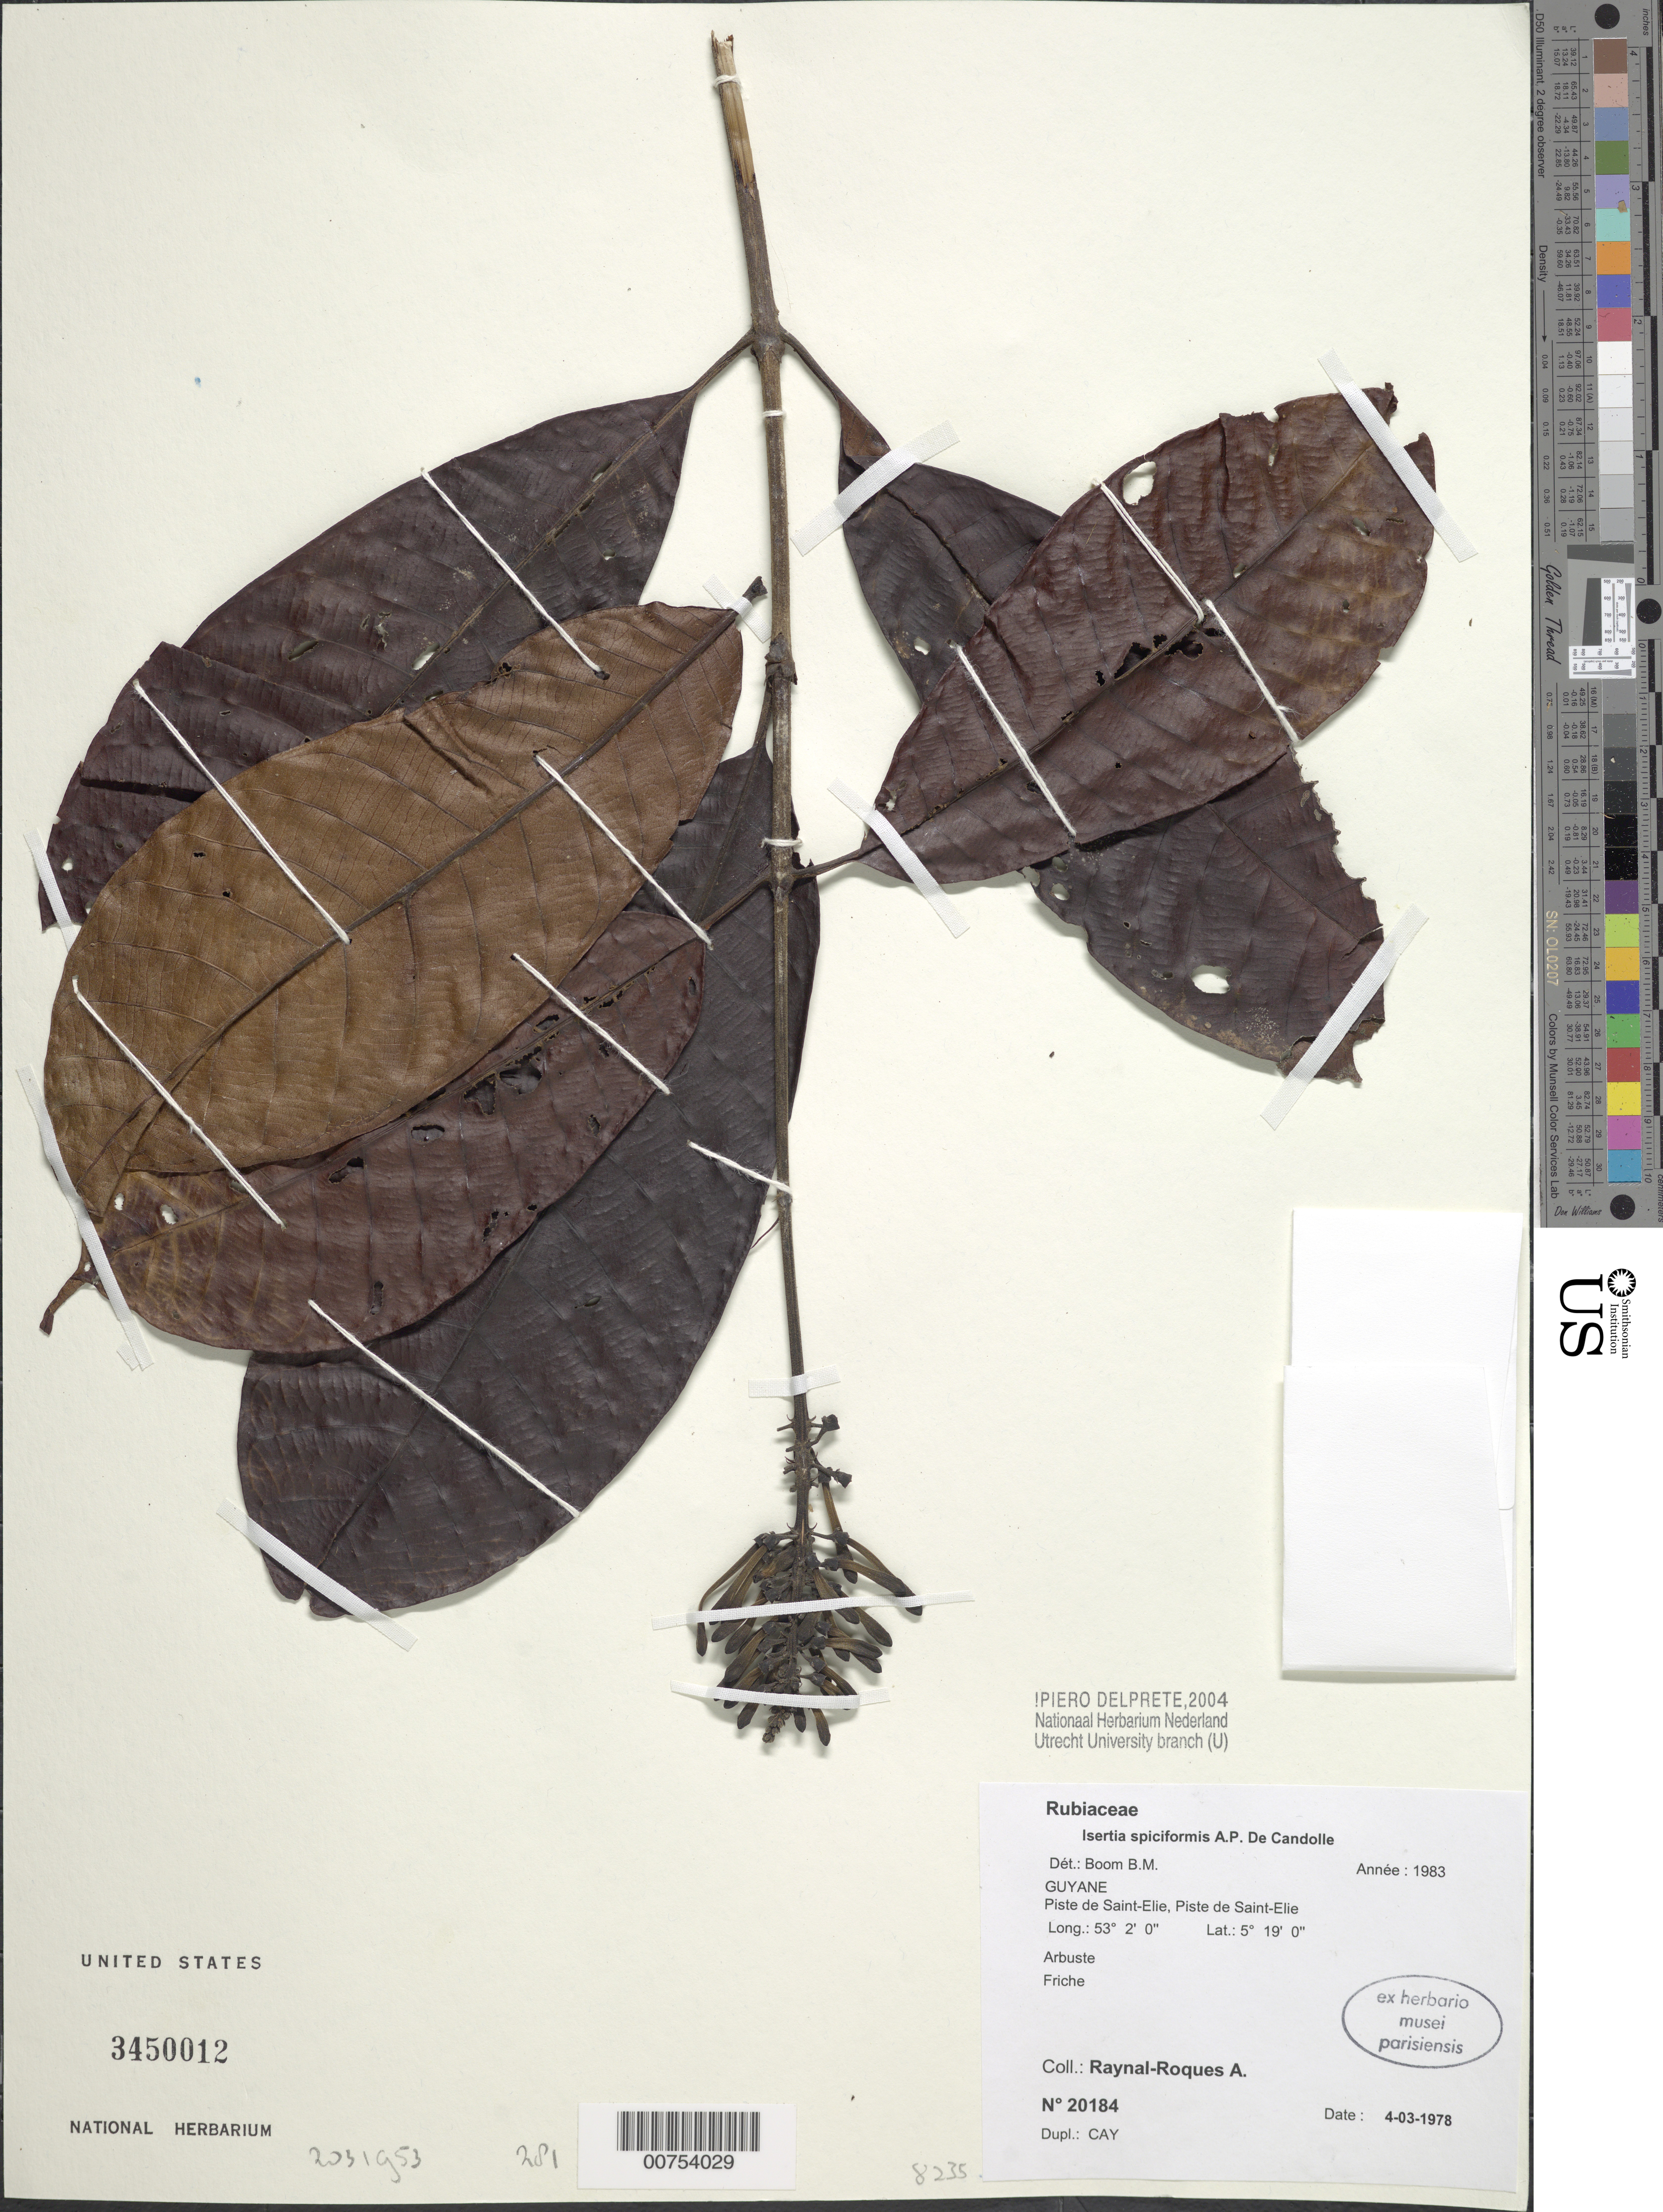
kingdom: Plantae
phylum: Tracheophyta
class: Magnoliopsida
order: Gentianales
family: Rubiaceae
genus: Isertia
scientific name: Isertia spiciformis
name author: DC.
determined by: Boom, B. M.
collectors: A. M. Raynal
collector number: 20184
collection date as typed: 4-Mar-78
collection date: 1978-03-04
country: French Guiana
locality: Piste de Saint-Élie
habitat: Fallow land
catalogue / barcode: US 3450012